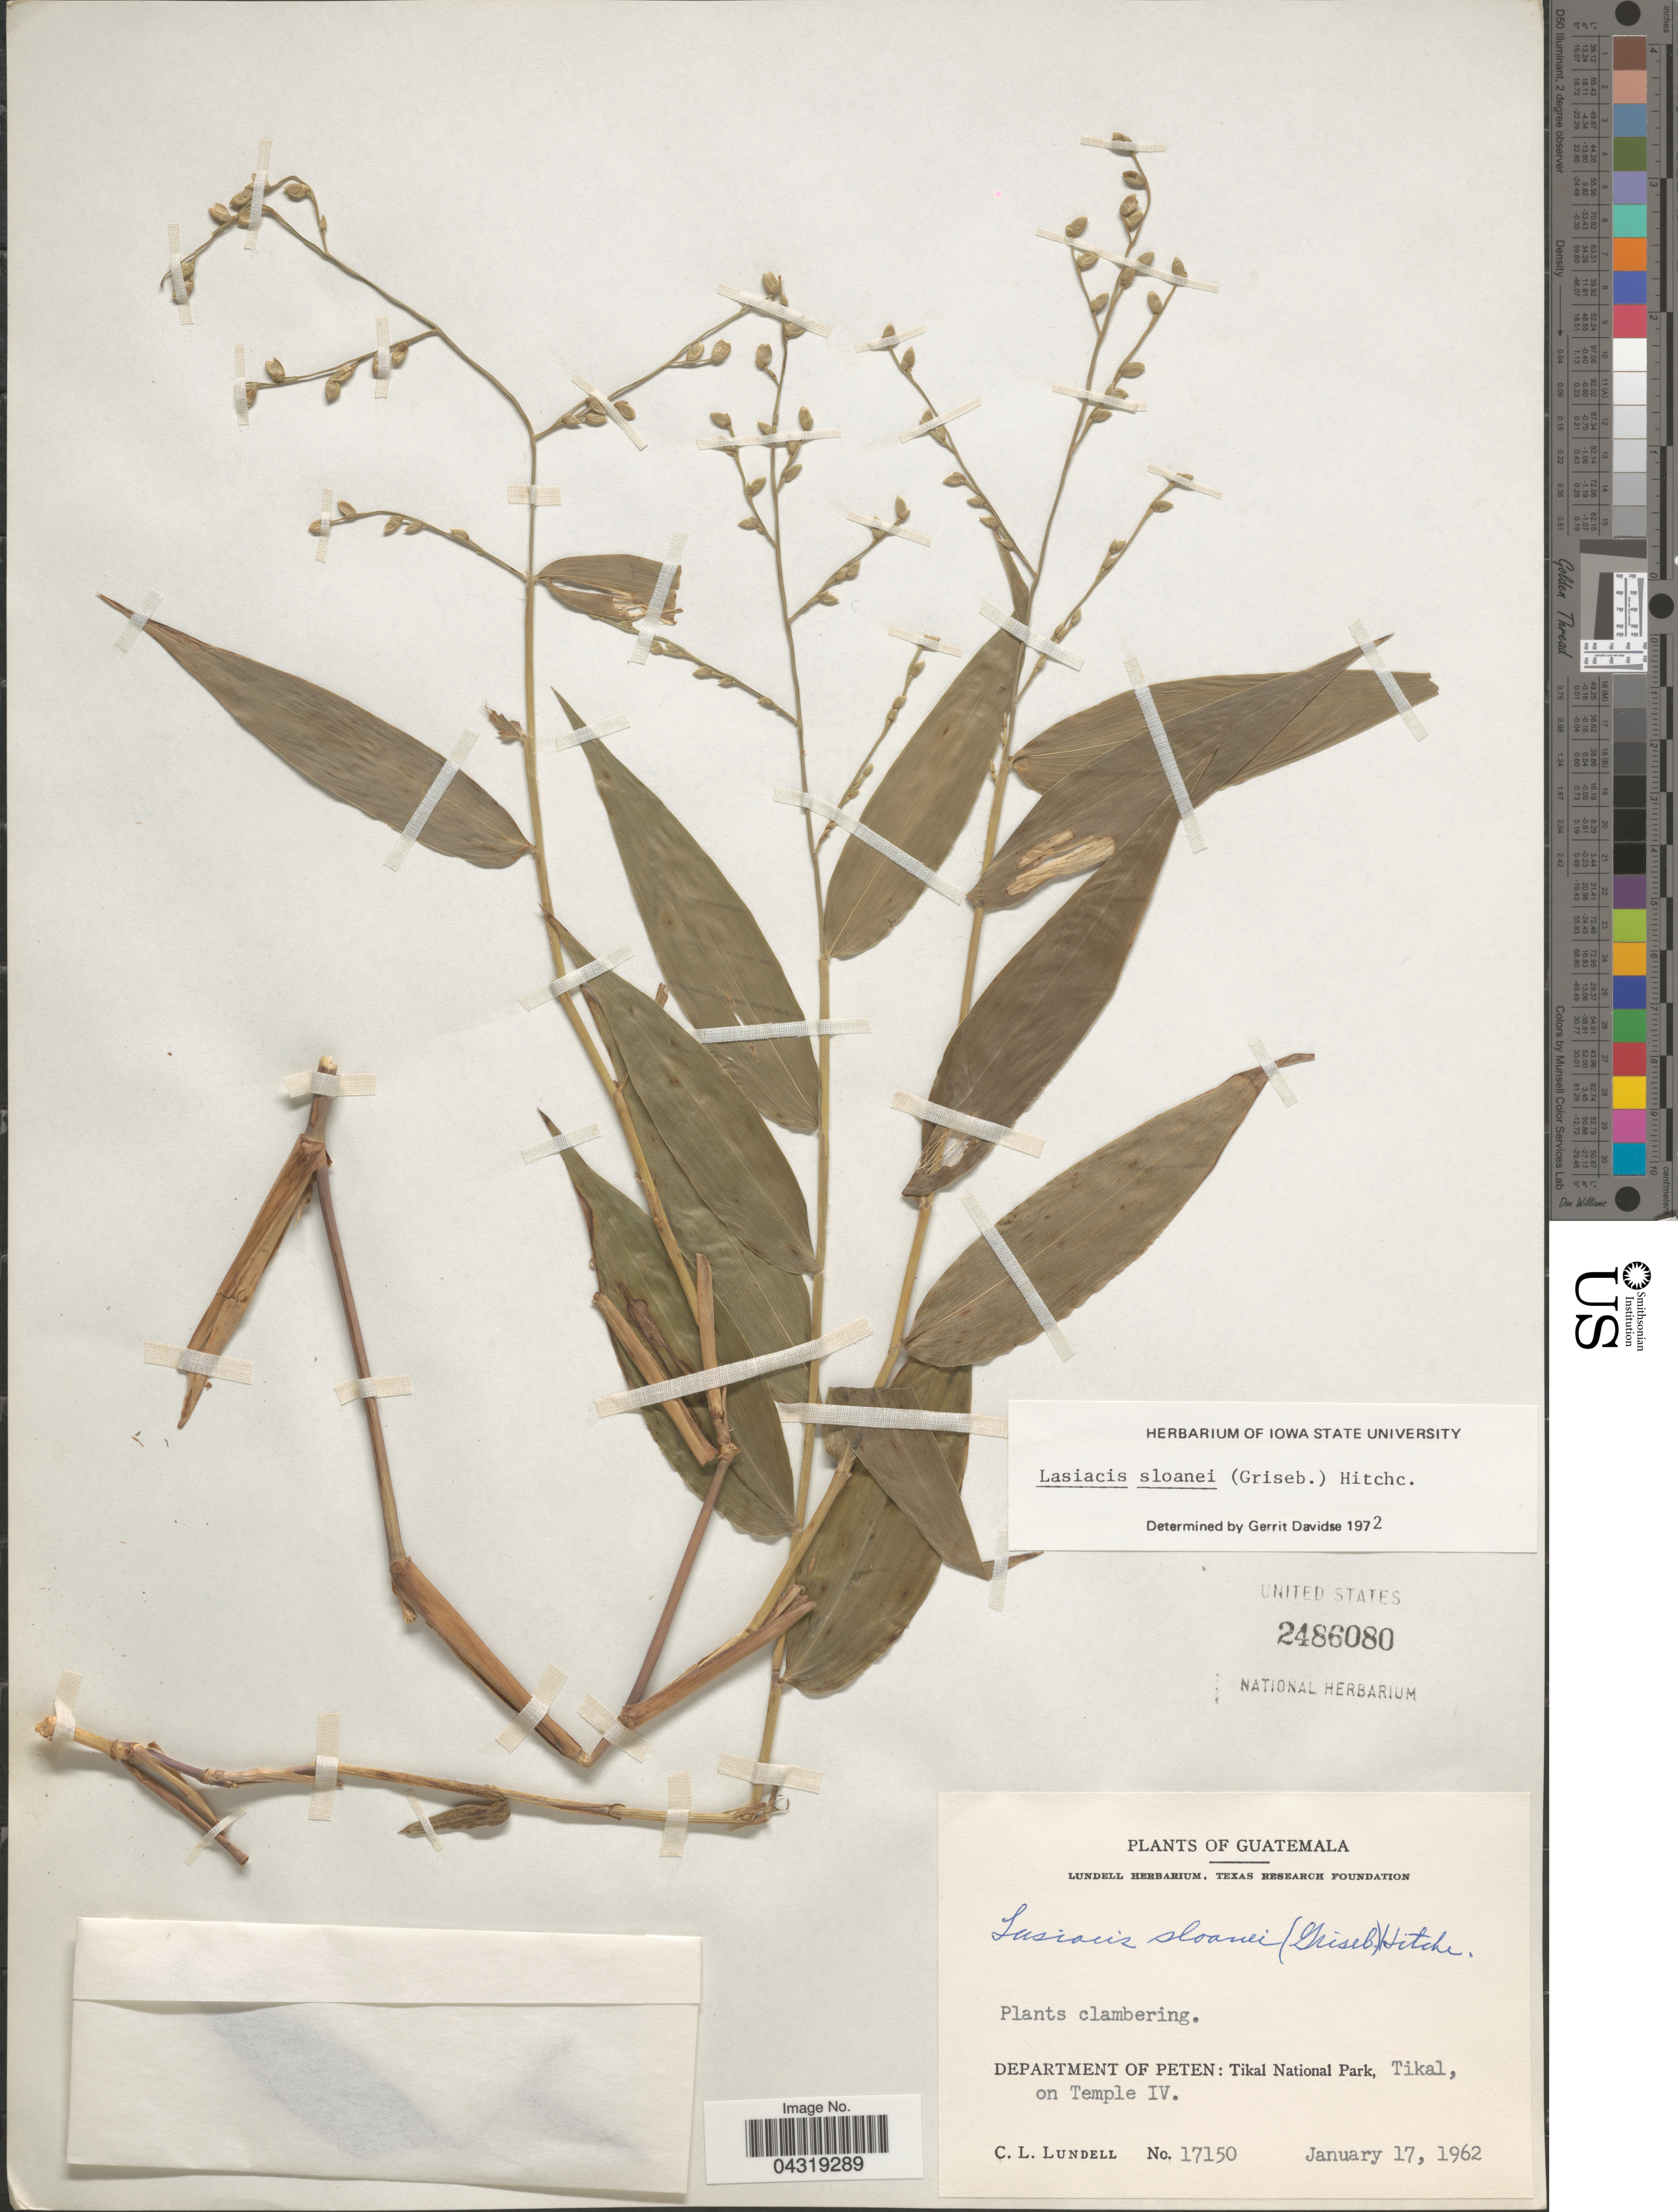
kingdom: Plantae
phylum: Tracheophyta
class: Liliopsida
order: Poales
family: Poaceae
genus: Lasiacis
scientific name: Lasiacis sloanei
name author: (Griseb.) Hitchc.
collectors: C. L. Lundell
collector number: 17150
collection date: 1962-01-17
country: Guatemala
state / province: El Peten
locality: Department of Peten: Tikal National Park, Tikal, on Temple IV.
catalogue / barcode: US 2486080